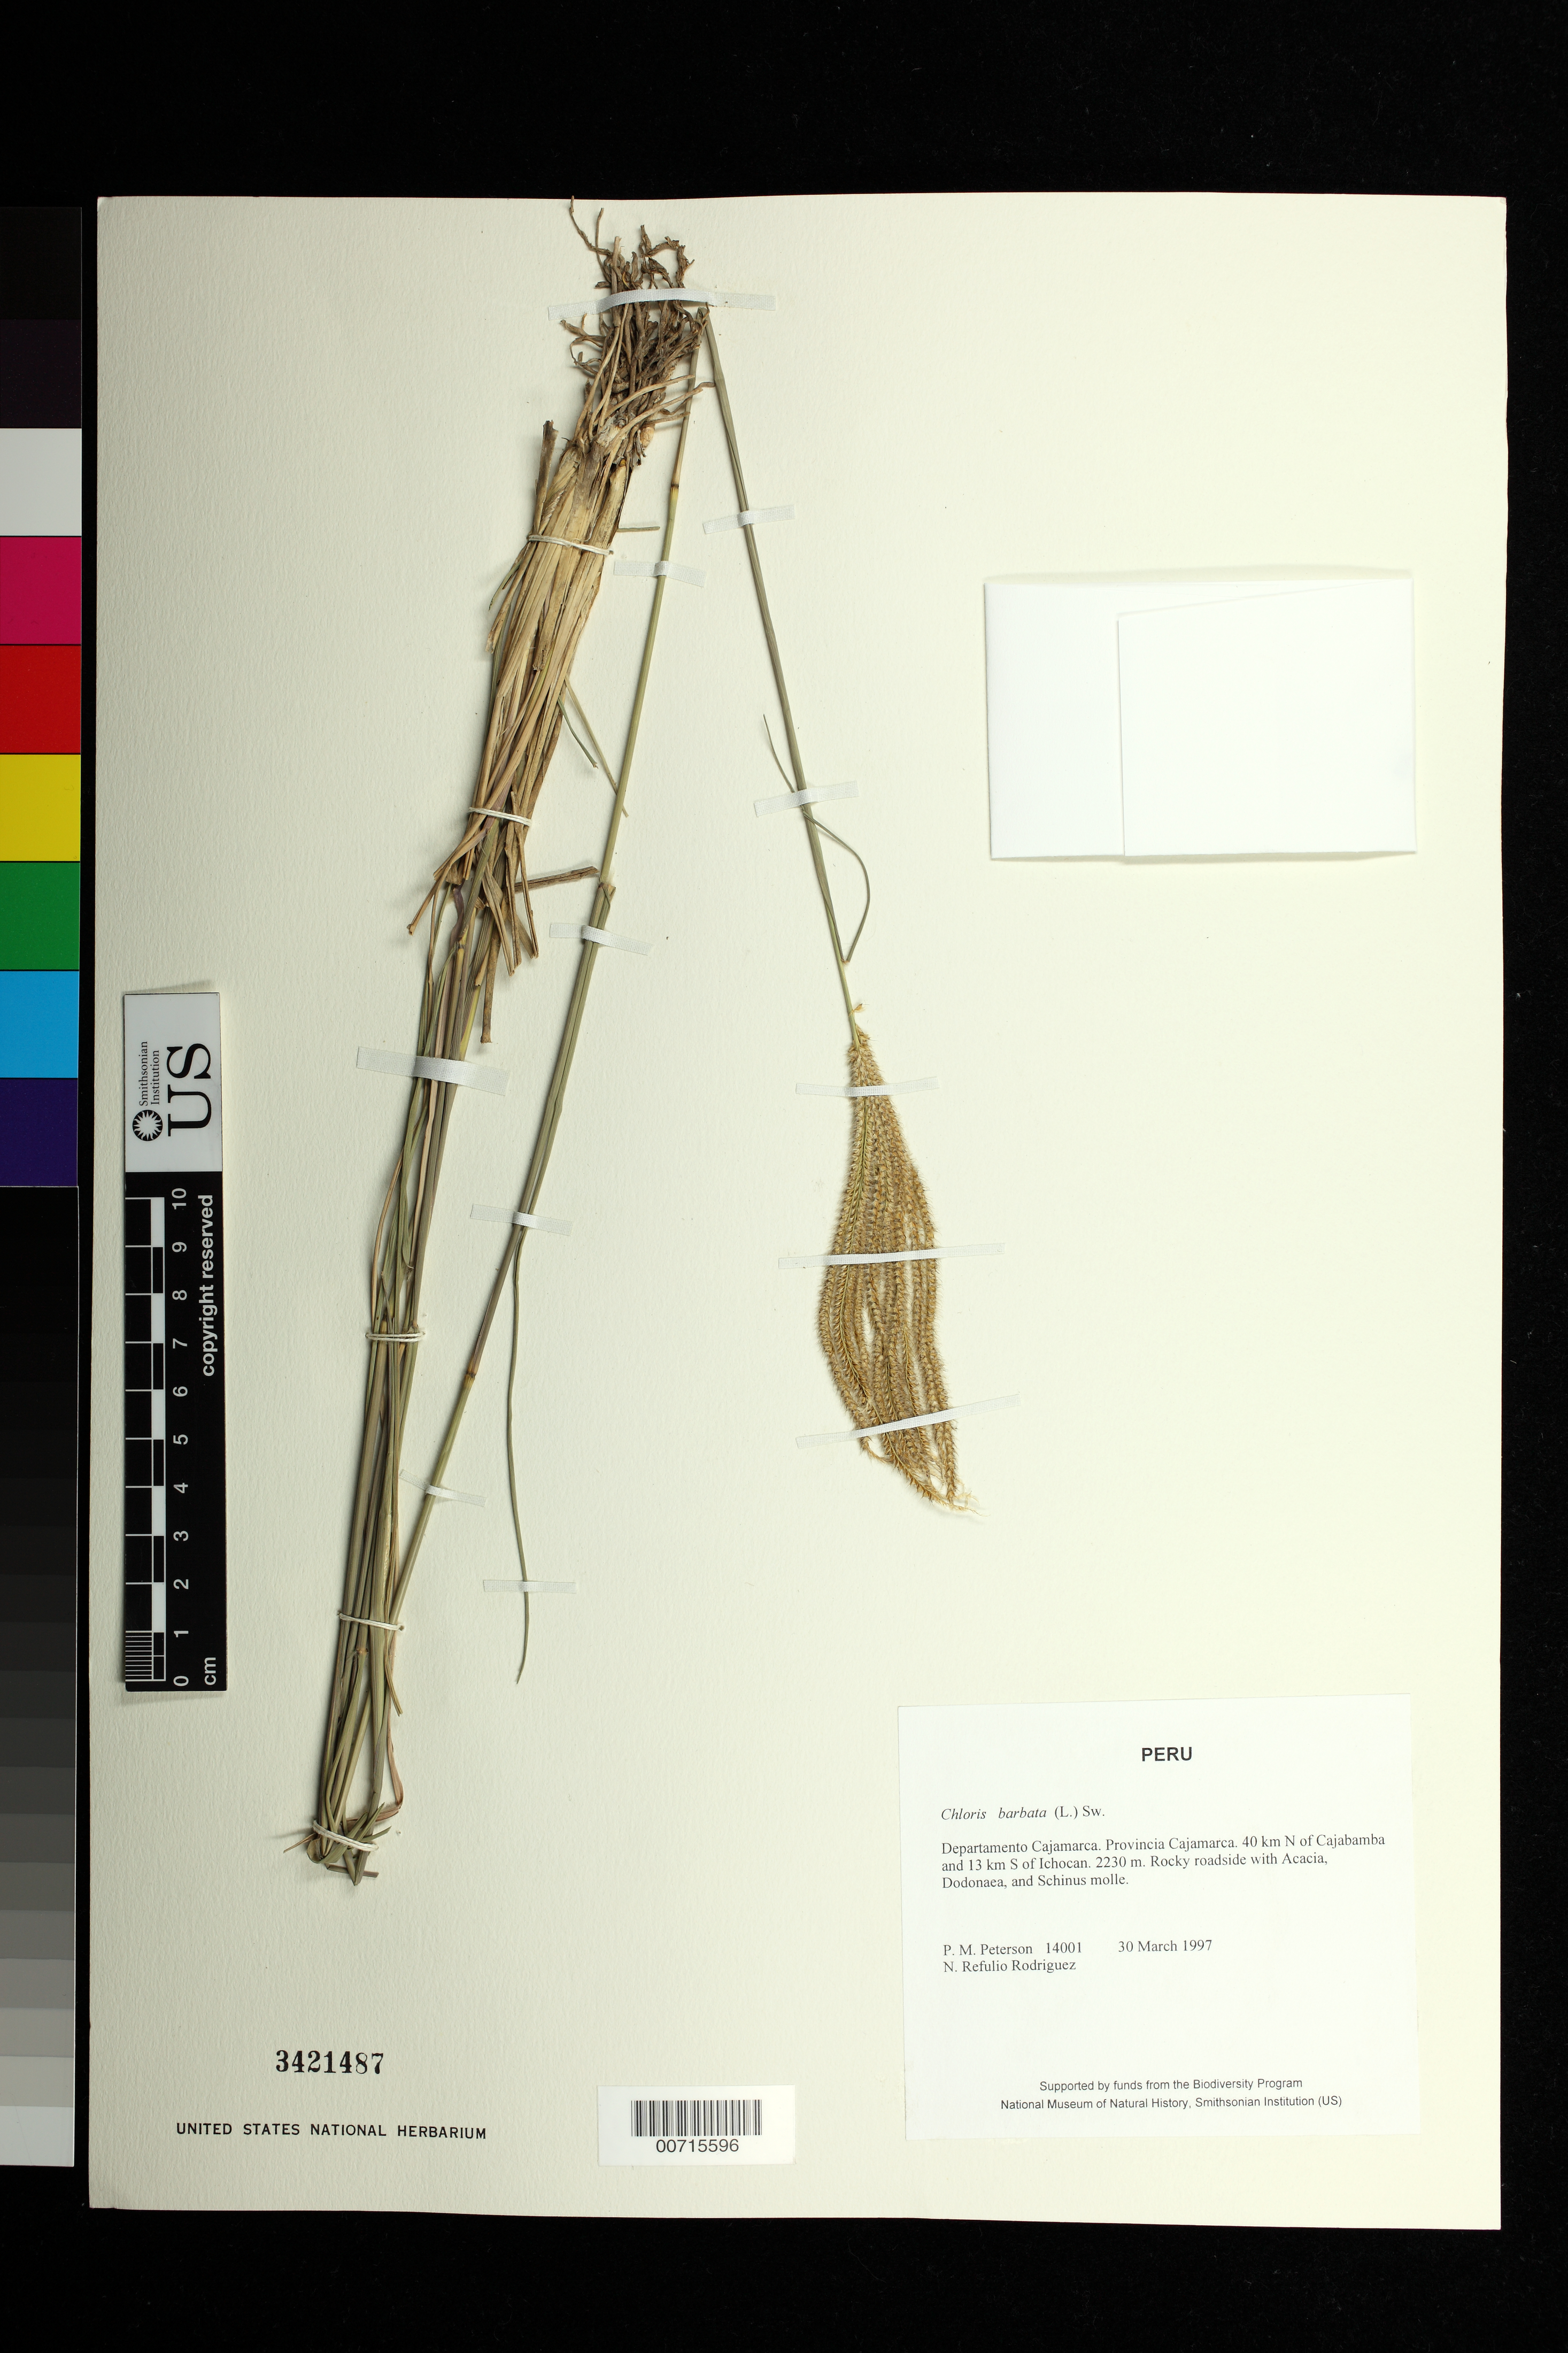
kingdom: Plantae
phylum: Tracheophyta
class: Liliopsida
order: Poales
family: Poaceae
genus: Chloris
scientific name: Chloris barbata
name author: Sw.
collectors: P. M. Peterson & N. Refulio-Rodríguez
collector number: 14001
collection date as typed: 30 Mar 1997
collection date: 1997-03-30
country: Peru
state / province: Cajamarca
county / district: Cajamarca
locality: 40 km N of Cajabamba and 13 km S of Ichocan.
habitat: Rocky roadside with Acacia, Dodonaea, and Schinus molle.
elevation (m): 2230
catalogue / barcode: US 3421487